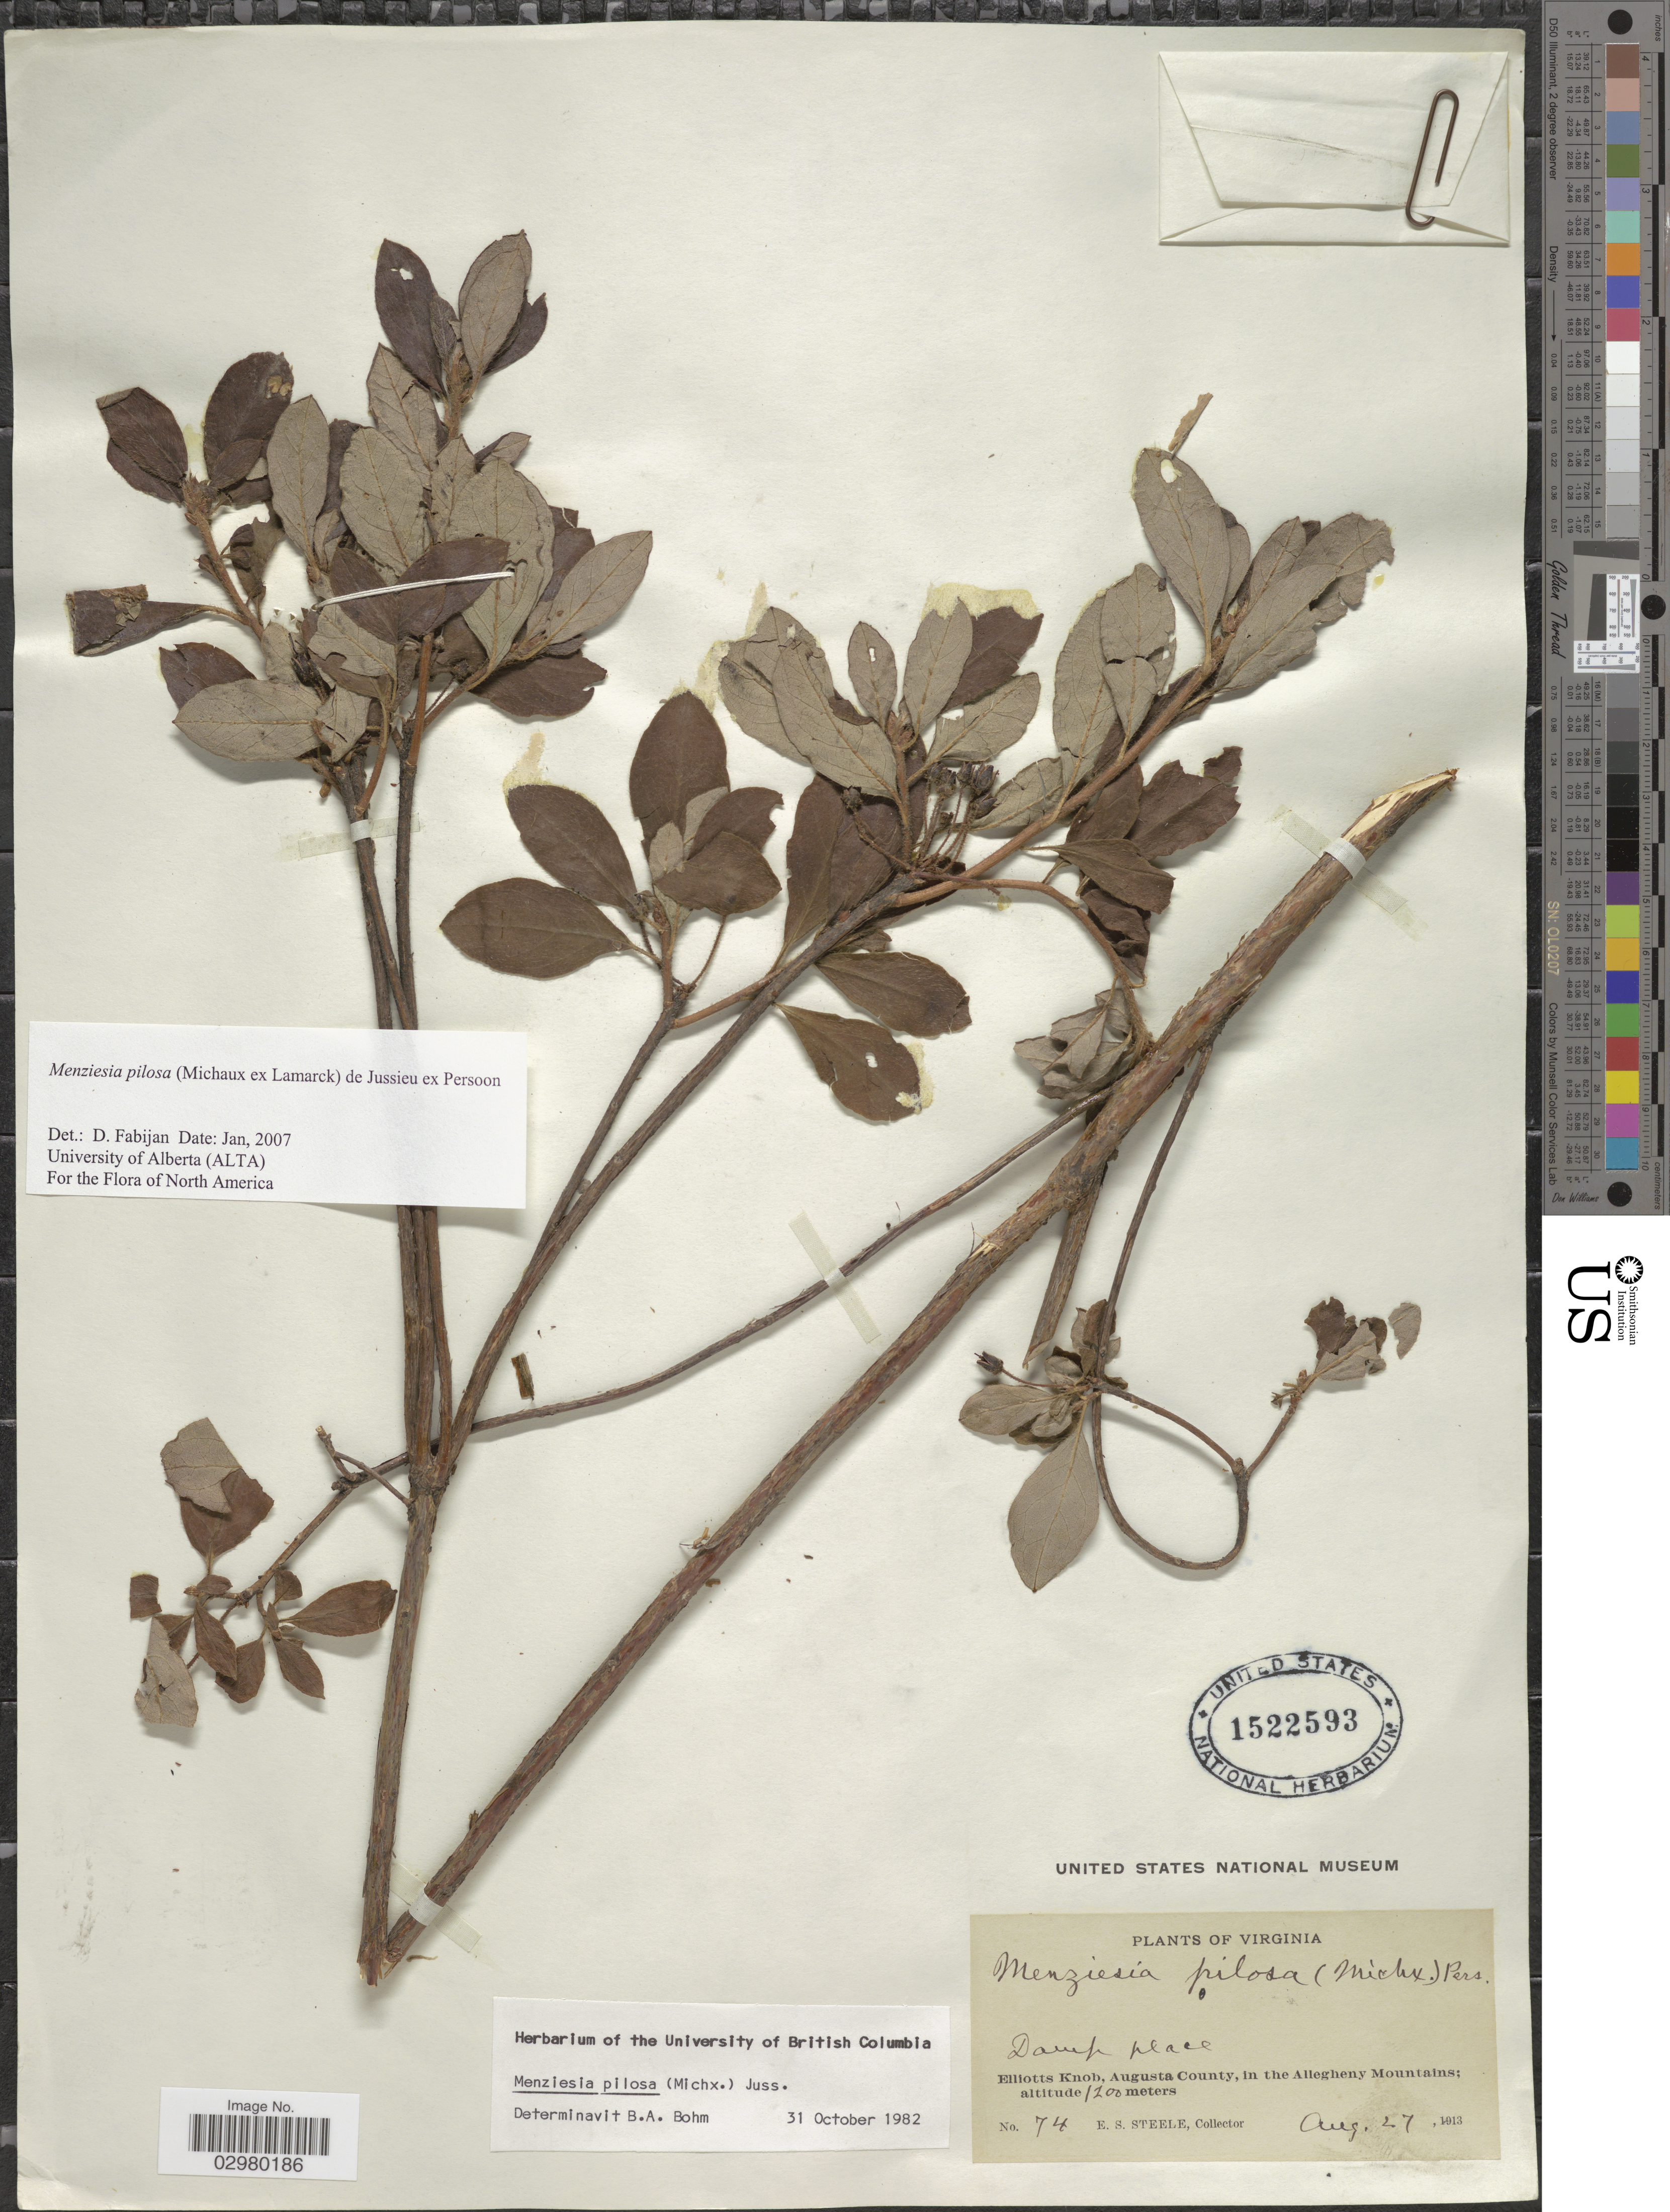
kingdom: Plantae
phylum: Tracheophyta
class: Magnoliopsida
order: Ericales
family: Ericaceae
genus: Menziesia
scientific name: Menziesia pilosa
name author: (Michx.) Juss.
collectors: E. Steele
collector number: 74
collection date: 1913-08-27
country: United States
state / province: Virginia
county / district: Augusta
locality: Elliotts Knob, Augusta County, in the Allegheny Mountains.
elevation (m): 1200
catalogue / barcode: US 1522593